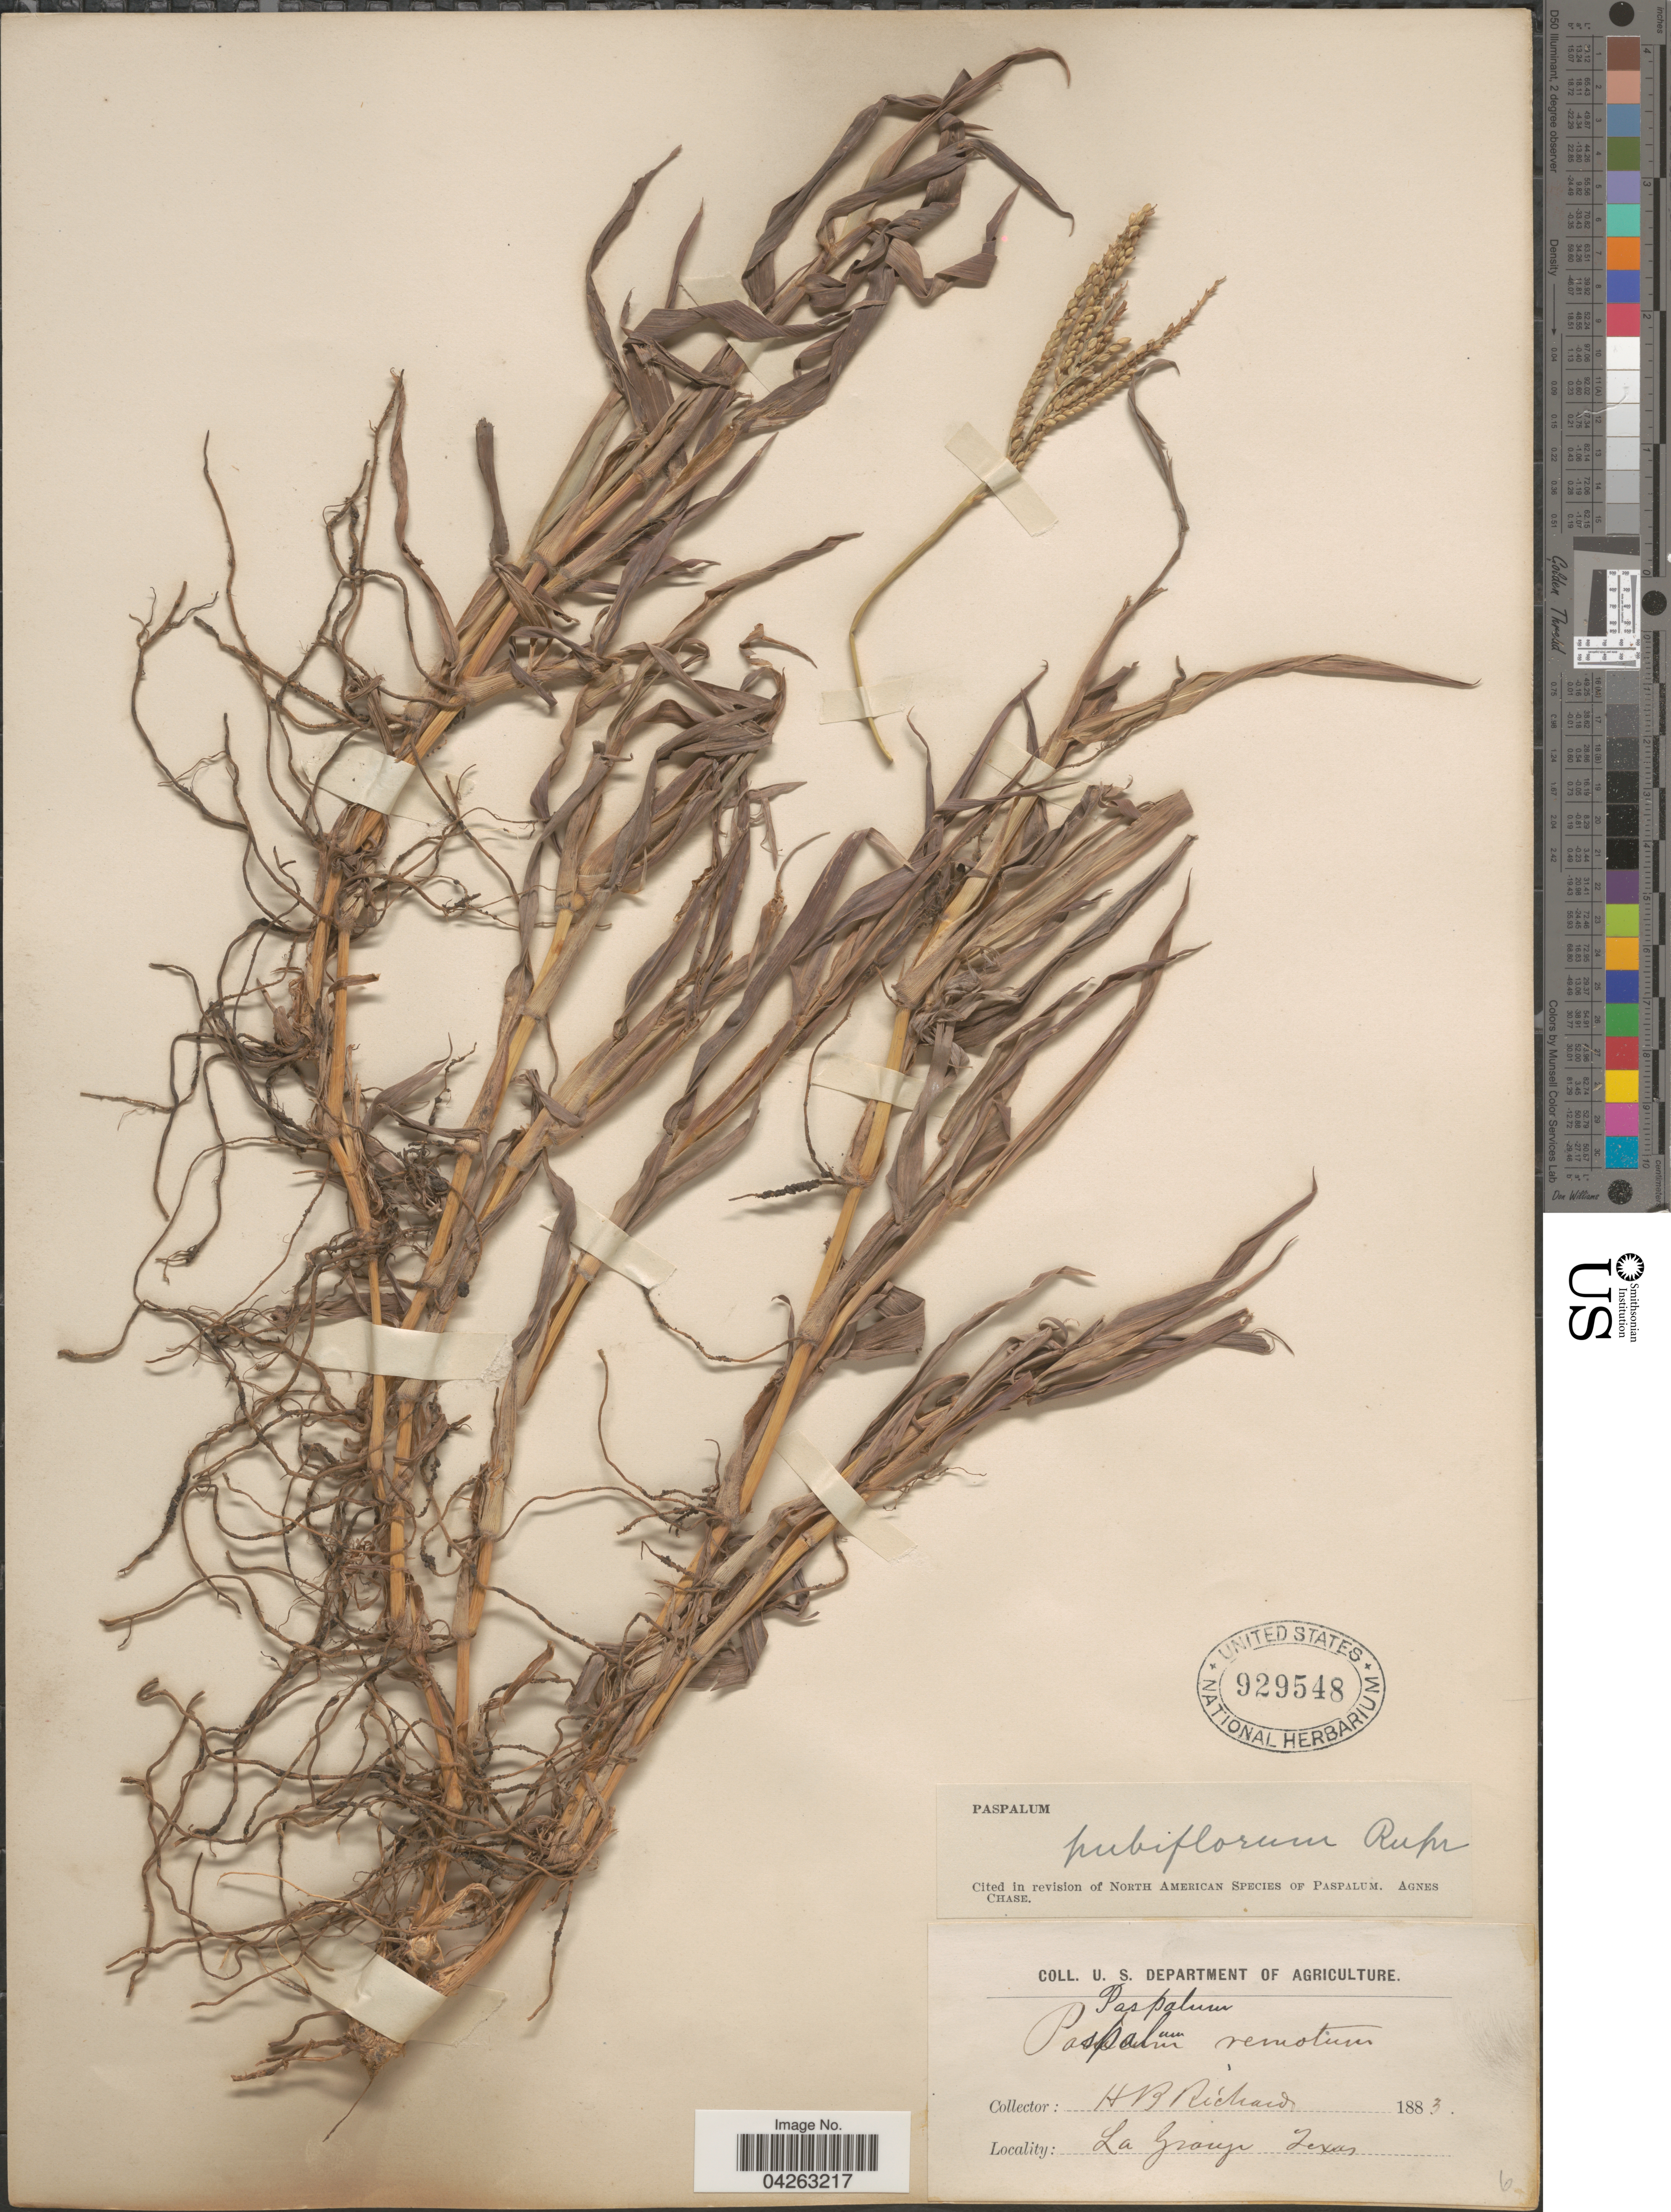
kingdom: Plantae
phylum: Tracheophyta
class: Liliopsida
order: Poales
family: Poaceae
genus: Paspalum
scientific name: Paspalum pubiflorum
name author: Rupr. ex E. Fourn.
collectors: H. Richard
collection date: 1883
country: United States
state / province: Texas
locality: La Grange.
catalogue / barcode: US 929548